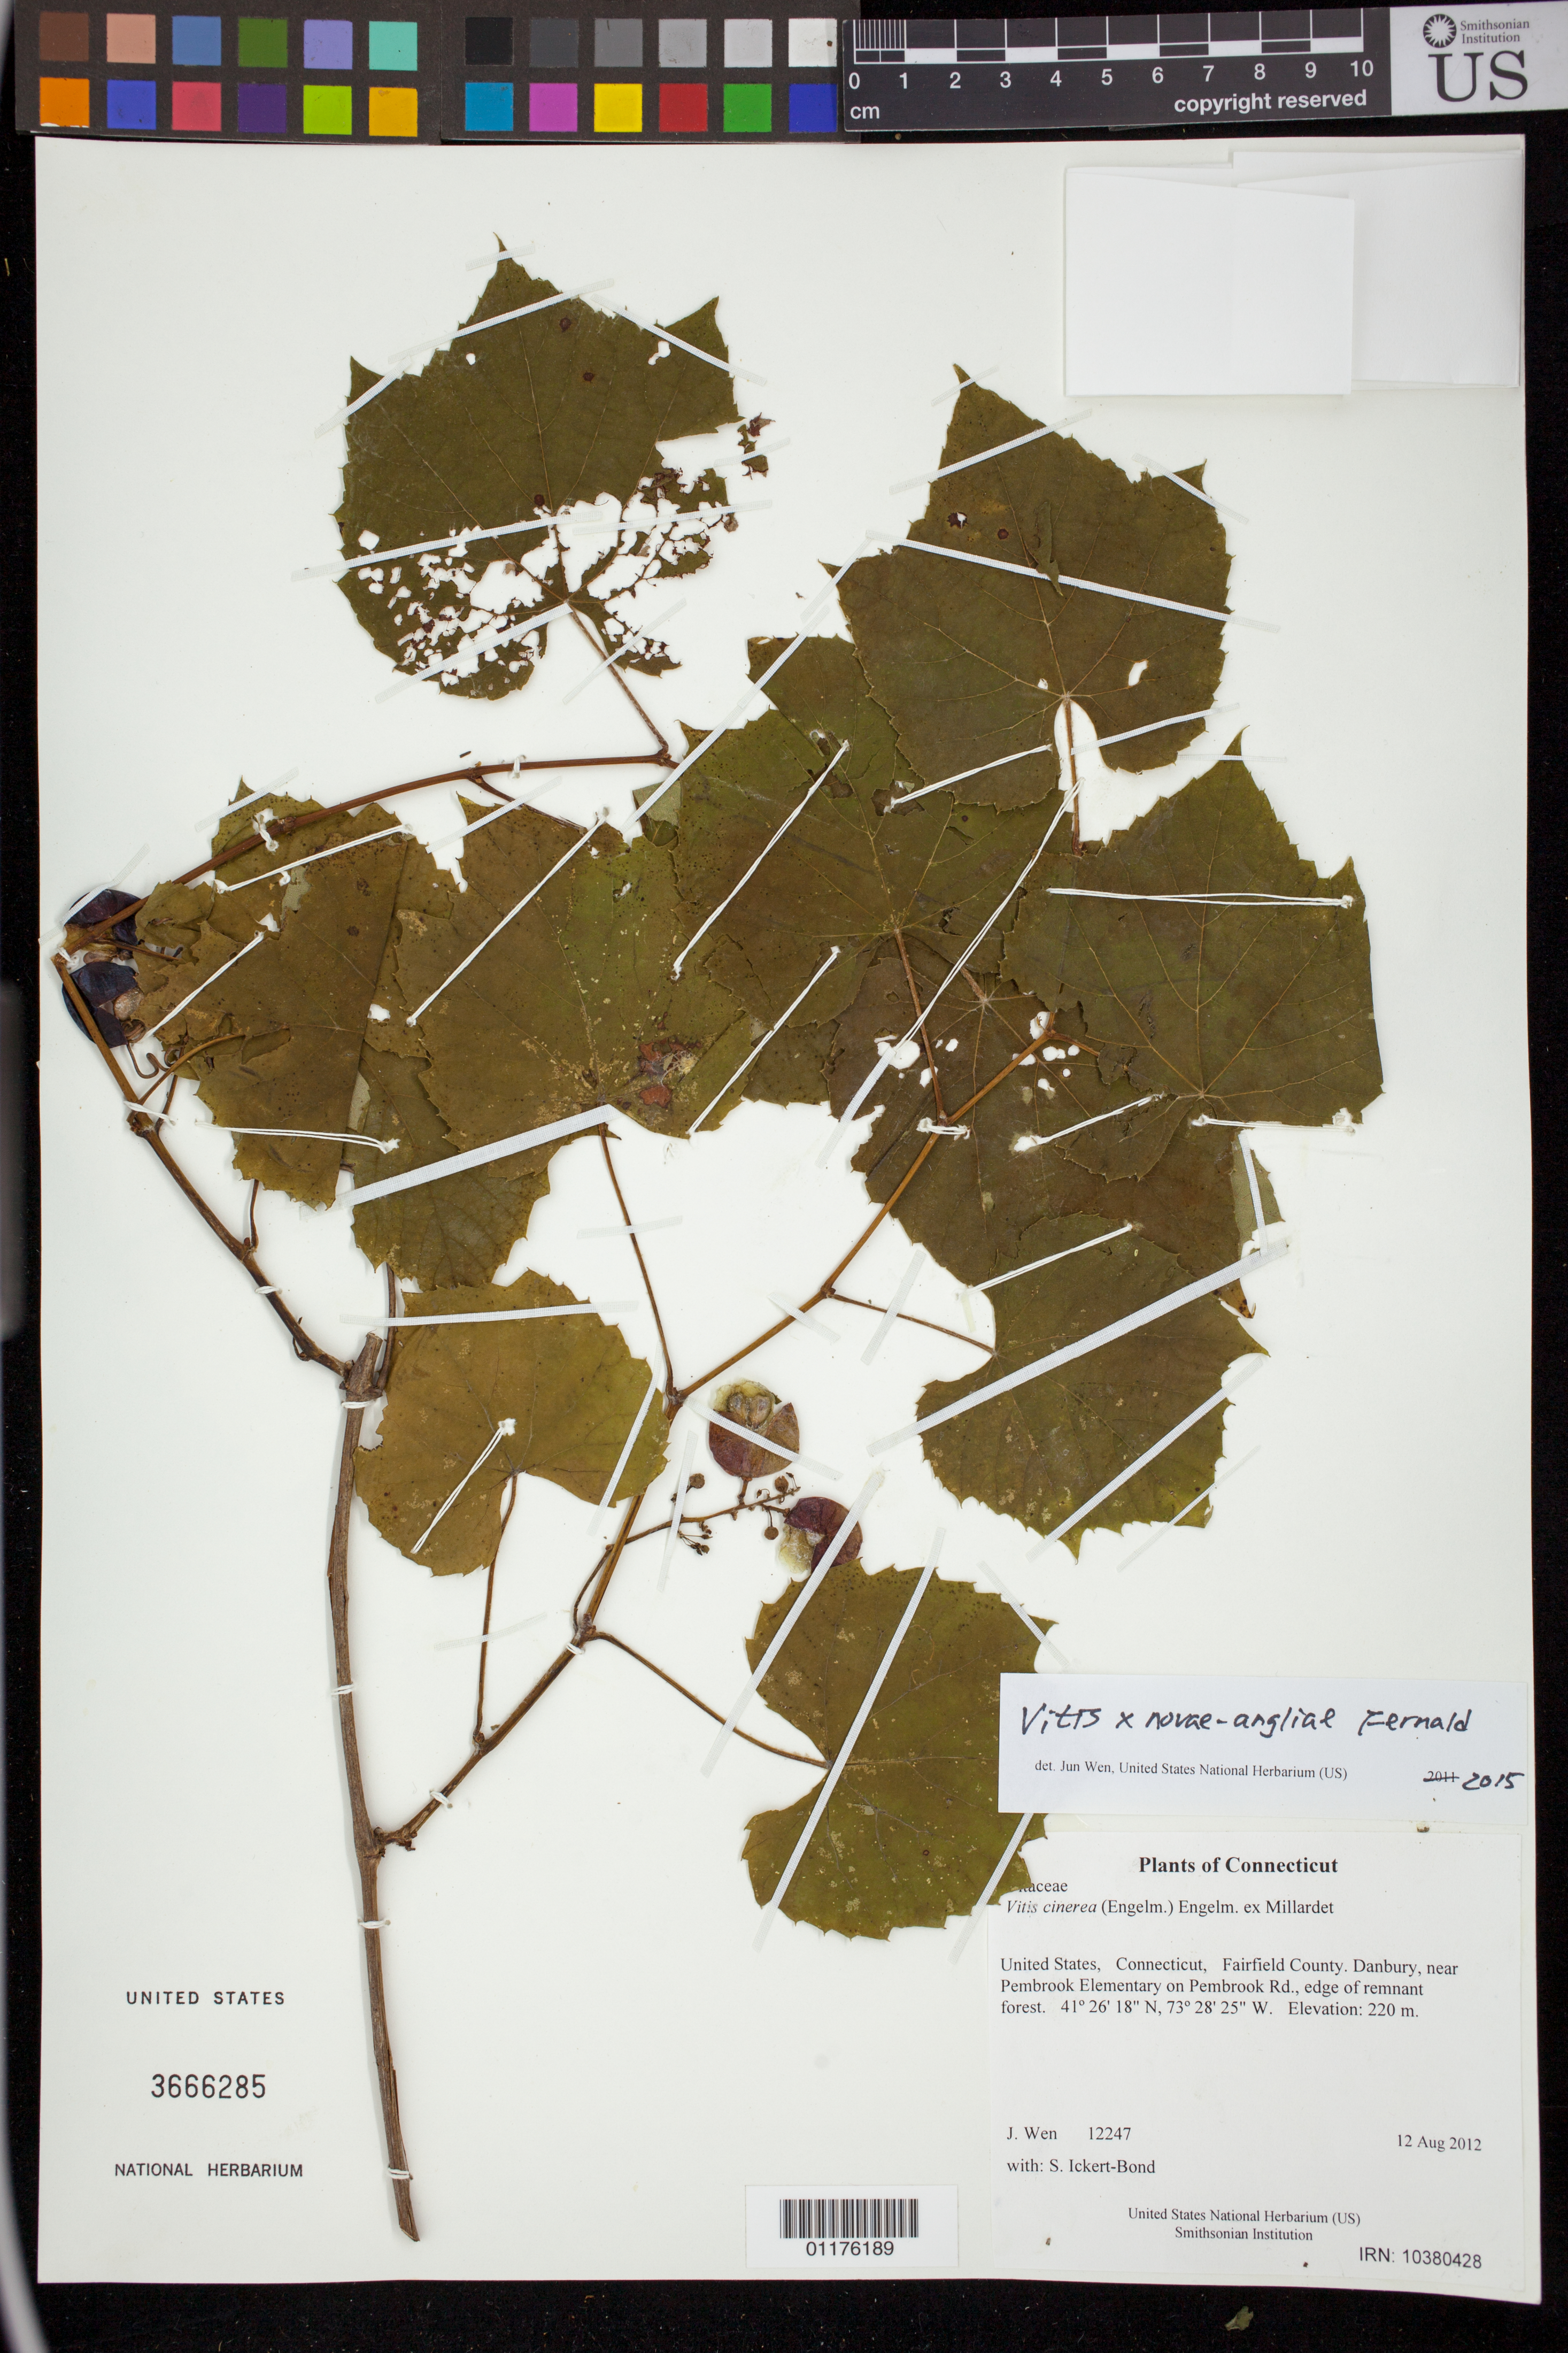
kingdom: Plantae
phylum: Tracheophyta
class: Magnoliopsida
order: Vitales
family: Vitaceae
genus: Vitis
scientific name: Vitis x novae-angliae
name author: Fernald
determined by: Wen, Jun, (BOT), Smithsonian Institution - National Museum of Natural History (UNITED STATES)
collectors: J. Wen & S. Ickert-Bond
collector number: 12247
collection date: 2012-08-12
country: United States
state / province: Connecticut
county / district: Fairfield County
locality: Danbury, near Pembrook Elementary on Pembrook Rd., edge of remnant forest.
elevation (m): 220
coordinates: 41 26.302 N, 73 28.410 W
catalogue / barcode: US 3666285